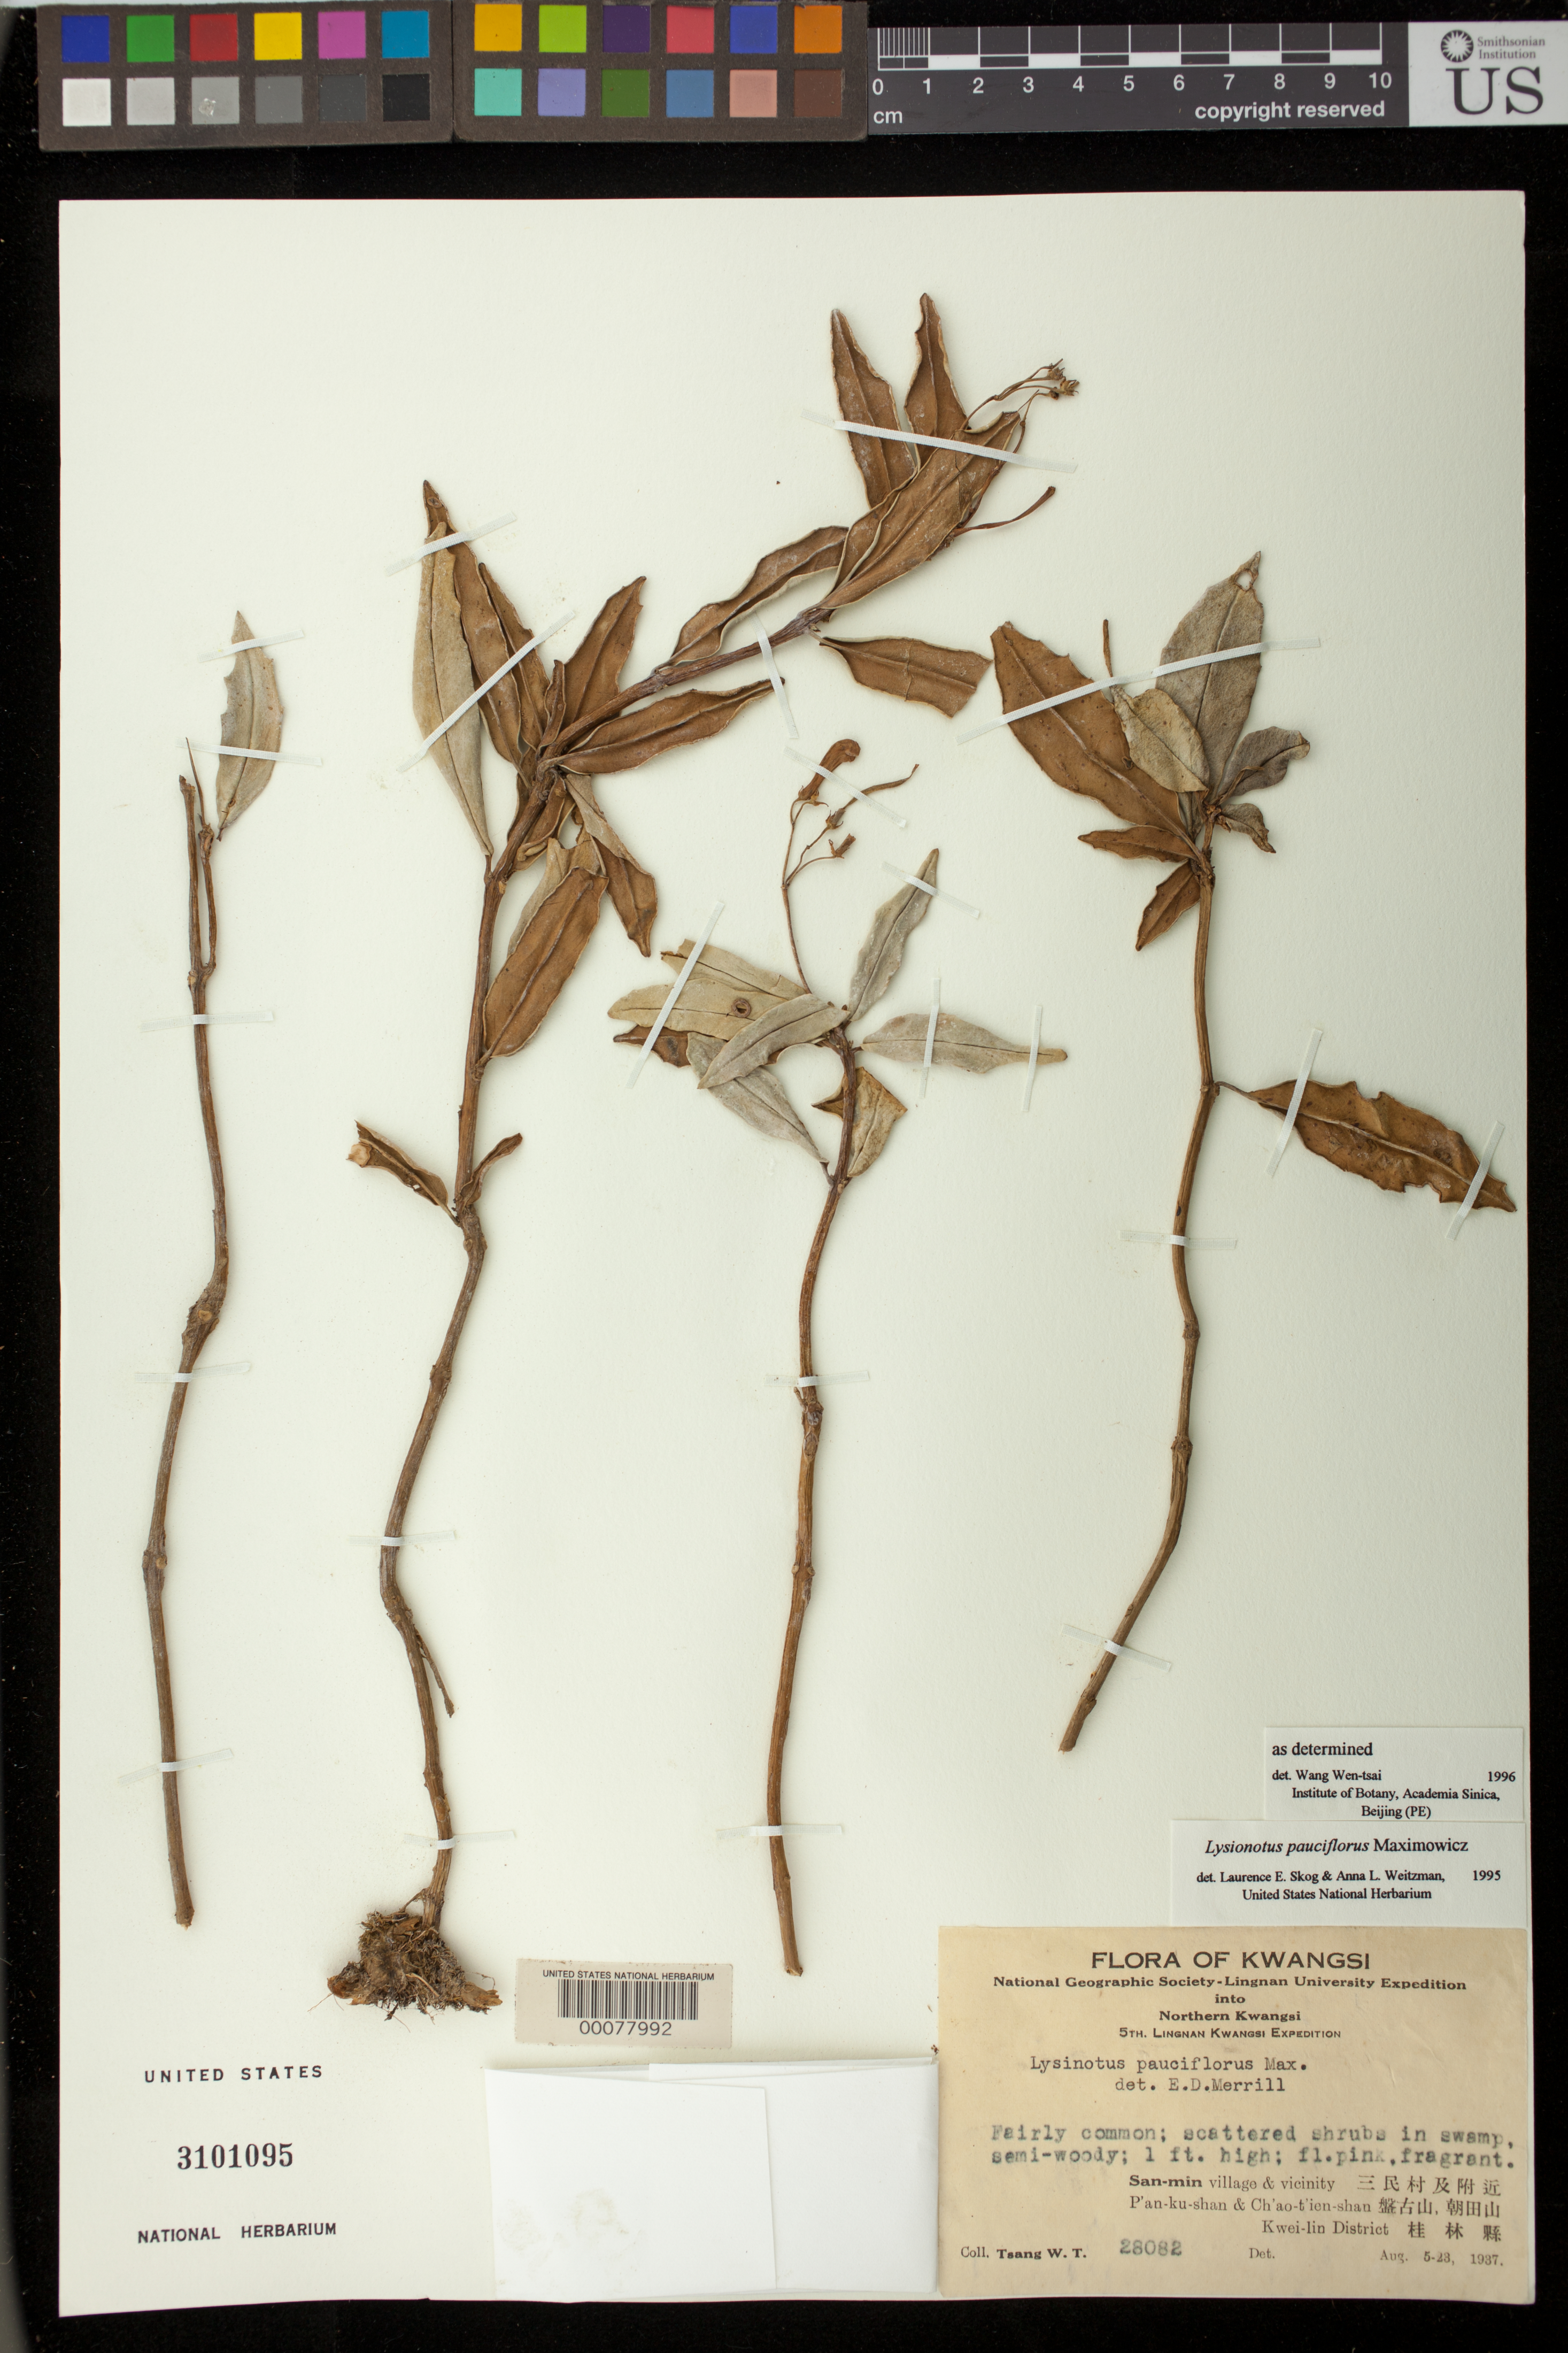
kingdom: Plantae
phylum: Tracheophyta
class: Magnoliopsida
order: Lamiales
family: Gesneriaceae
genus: Lysionotus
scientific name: Lysionotus pauciflorus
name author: Maxim.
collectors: W. T. Tsang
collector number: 28082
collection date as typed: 05-23 Aug 1937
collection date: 1937-08-05/1937-08-23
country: China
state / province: Guangxi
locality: San-min village and vicinity, p'an-ku-shan & ch'ao-t'ien-shan kwei-lin district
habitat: Fairly common, scattered shrubs in swamp, semi-woody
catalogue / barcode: US 3101095